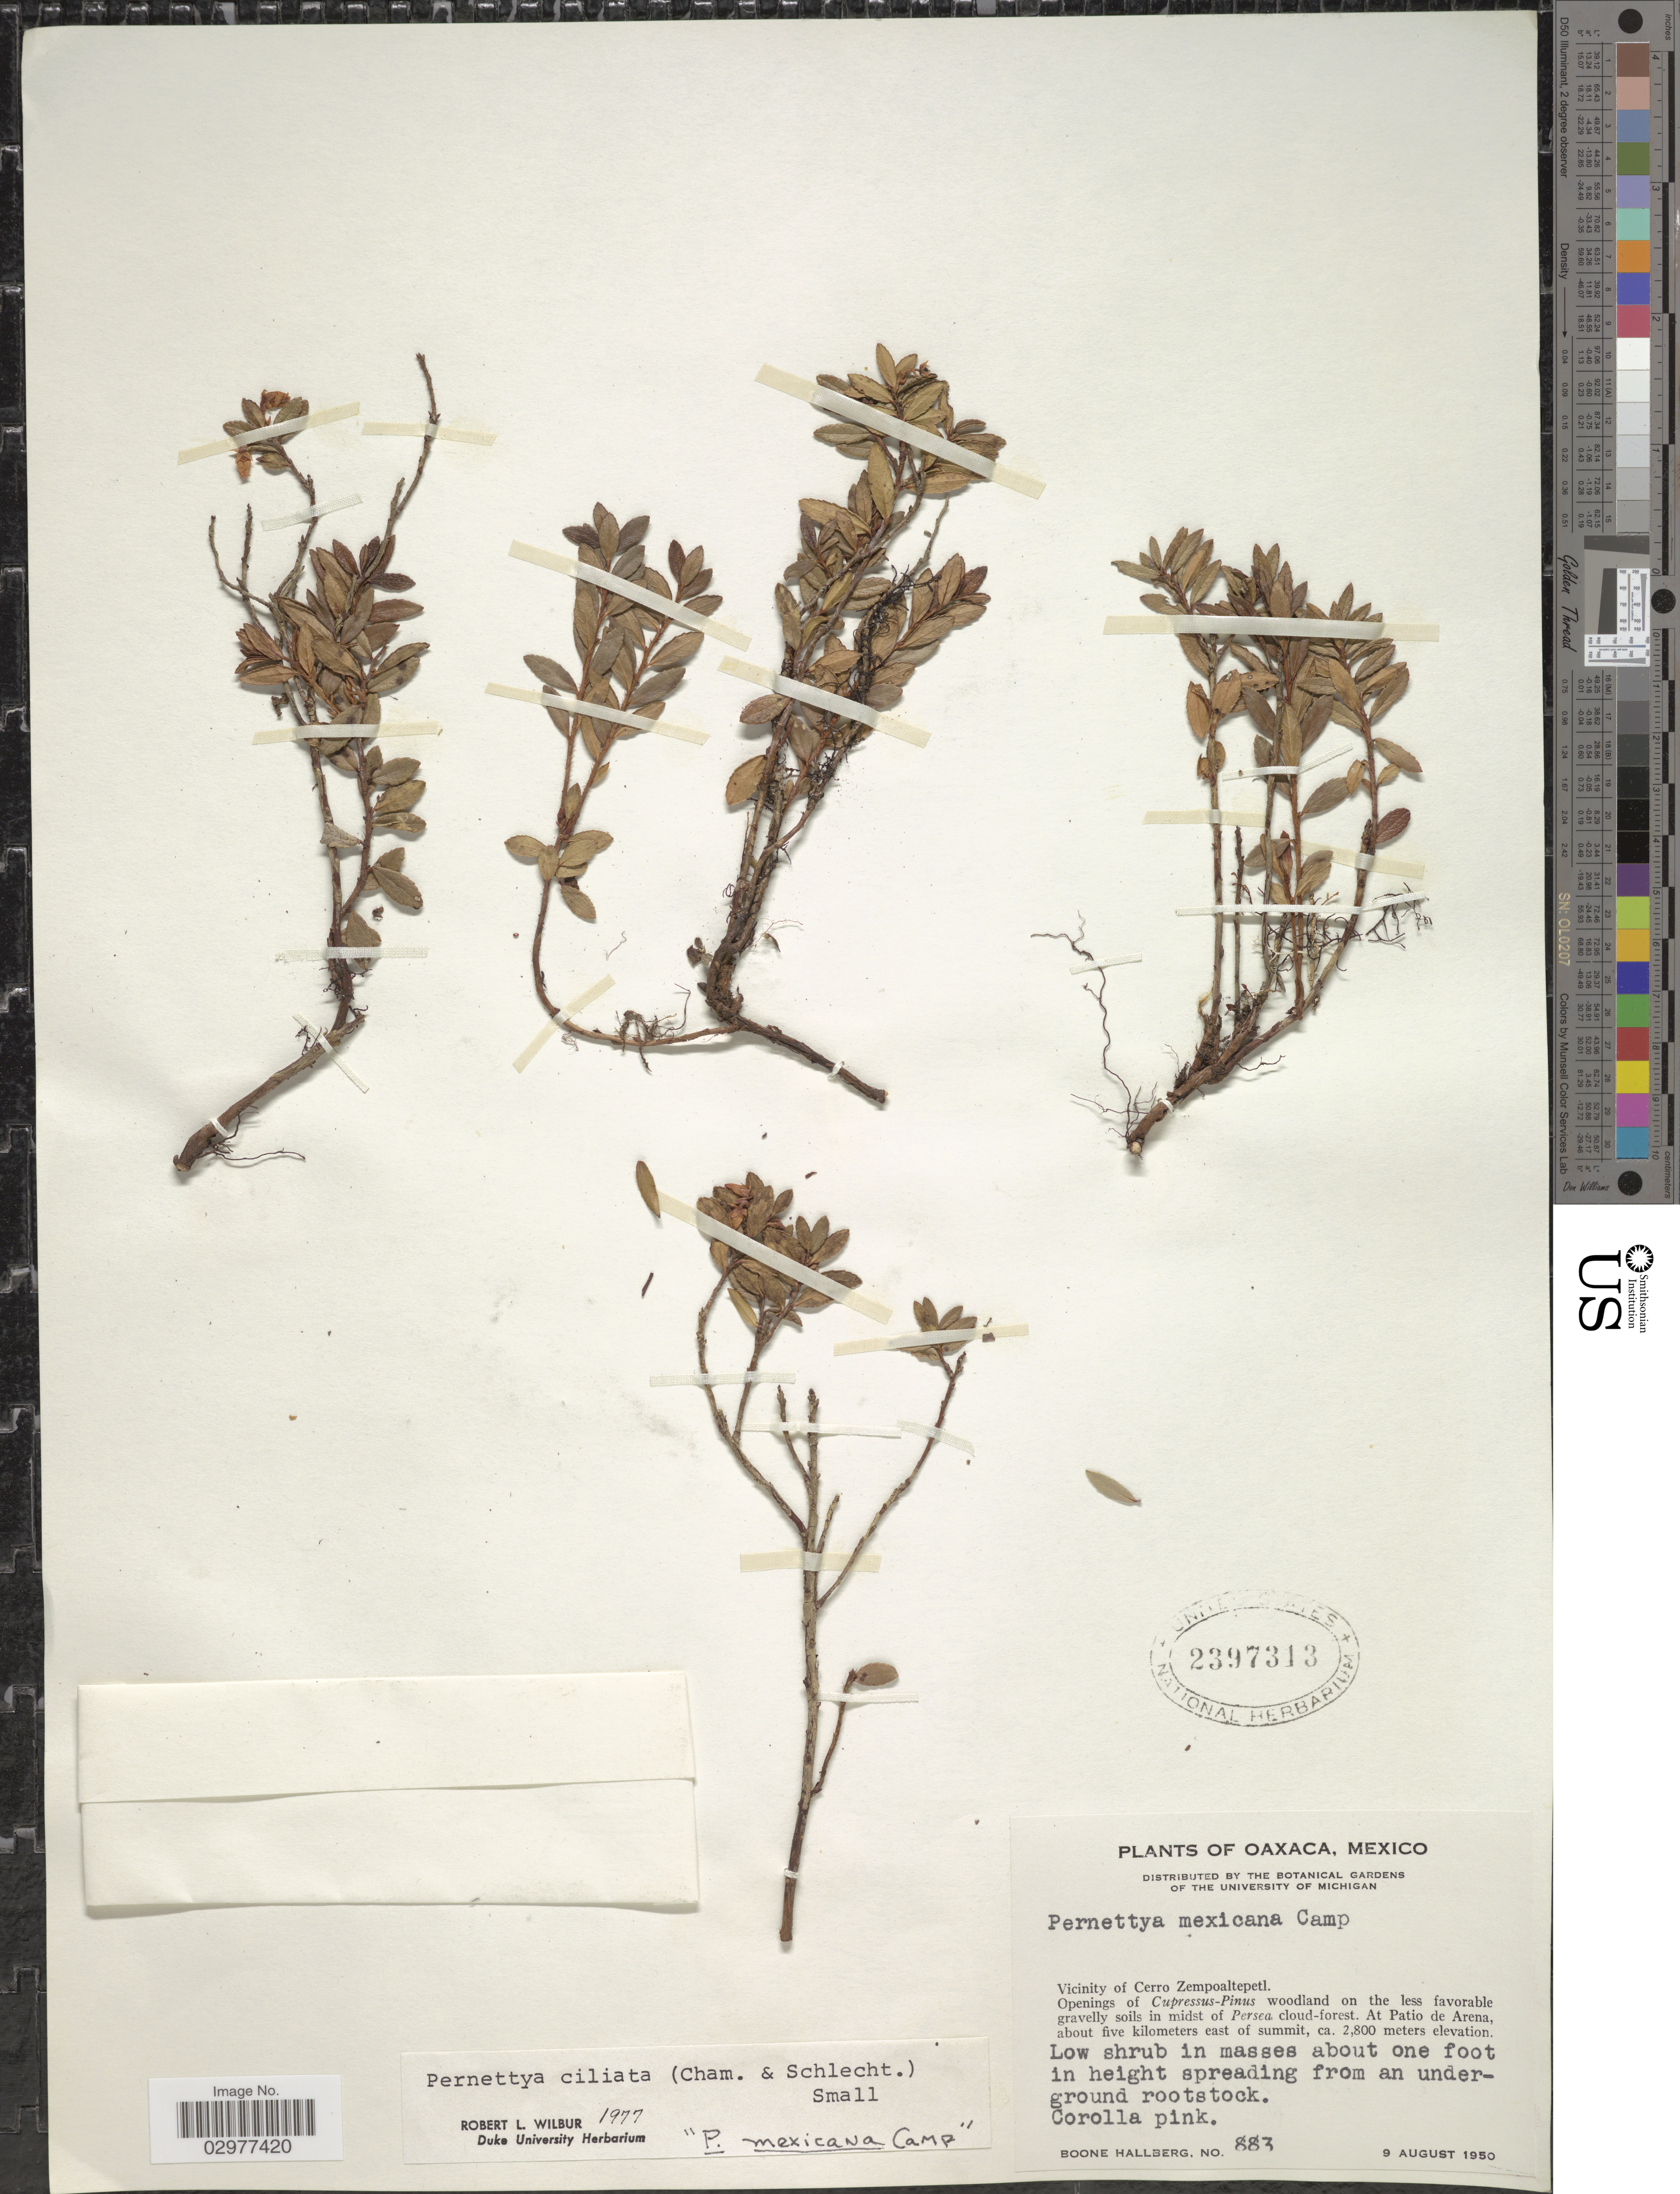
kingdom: Plantae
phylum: Tracheophyta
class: Magnoliopsida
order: Ericales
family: Ericaceae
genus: Pernettya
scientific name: Pernettya prostrata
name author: (Cav.) DC.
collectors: B. Hallberg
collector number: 883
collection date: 1950-08-09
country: Mexico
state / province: Oaxaca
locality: Vicinity of Cerro Zempoaltepetl. At Patio de Arena, about five kilomters east of summit.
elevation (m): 2800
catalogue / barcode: US 2397313